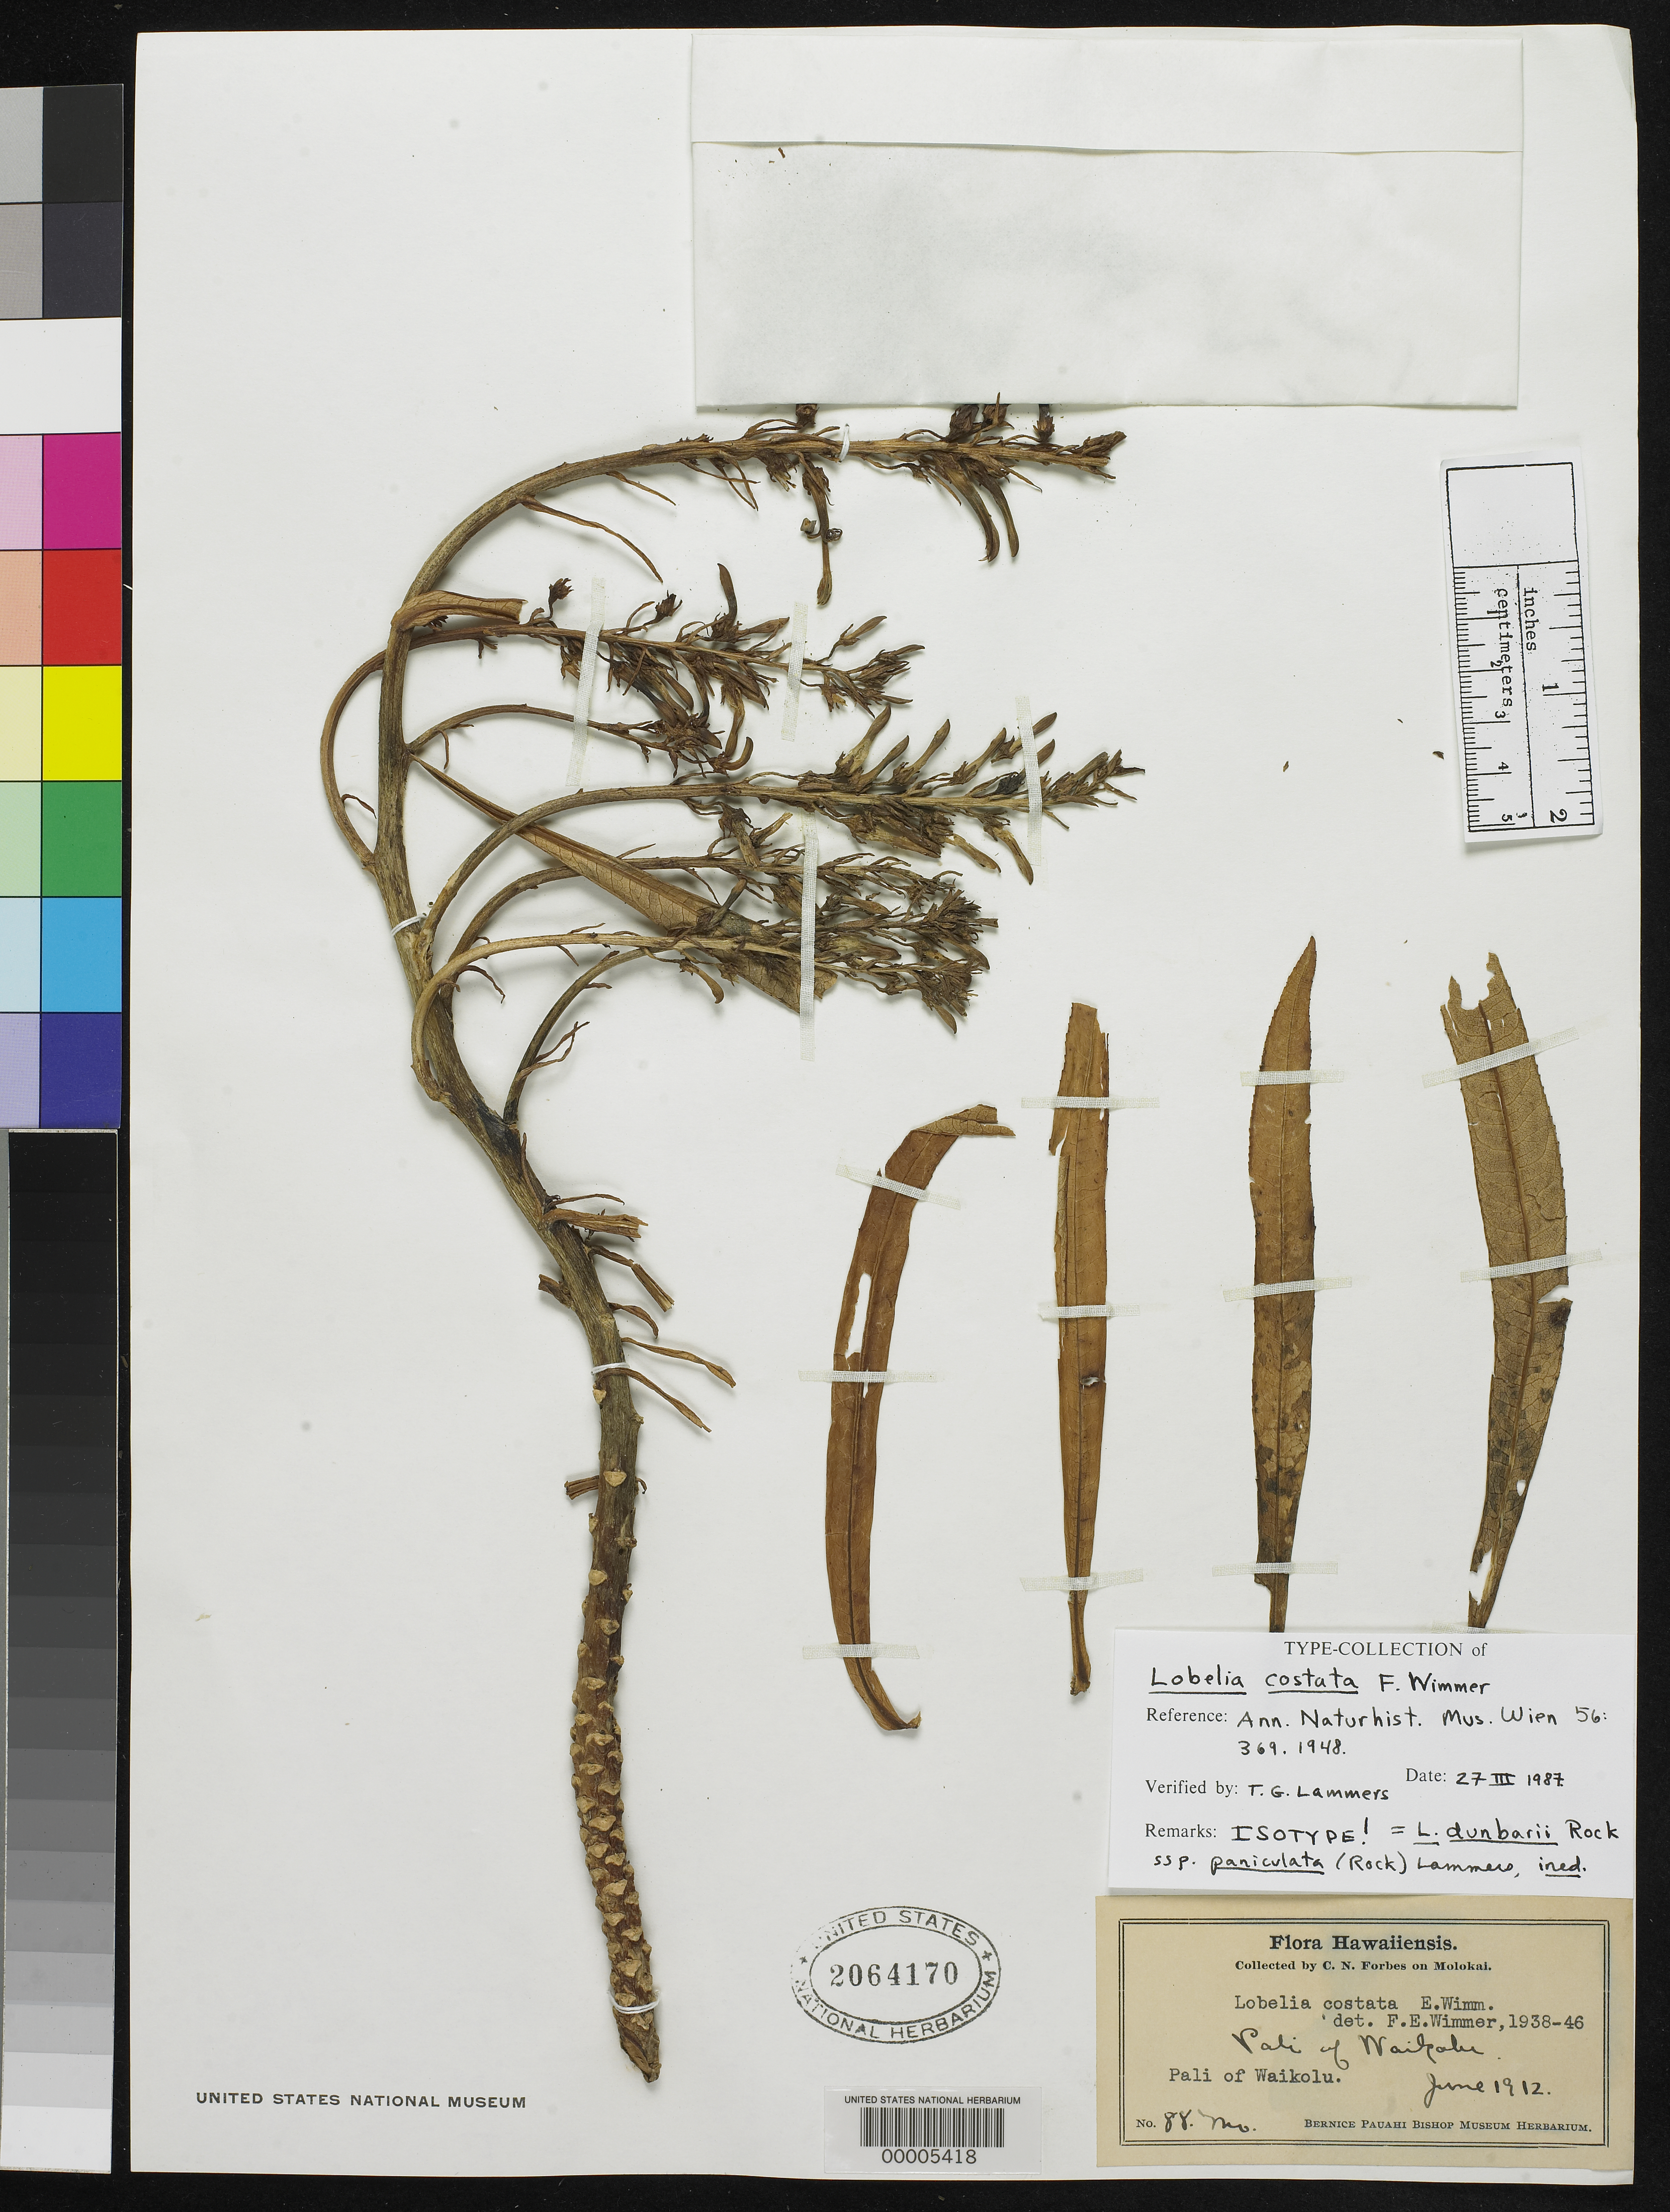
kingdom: Plantae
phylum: Tracheophyta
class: Magnoliopsida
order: Asterales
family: Campanulaceae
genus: Lobelia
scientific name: Lobelia costata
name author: E. Wimm.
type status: Isotype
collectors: C. N. Forbes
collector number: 880.Mo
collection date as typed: Jun 1912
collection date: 1912-06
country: United States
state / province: Hawaii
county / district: Maui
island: Moloka'i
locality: Pali of Waikolu.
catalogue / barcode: US 2064170